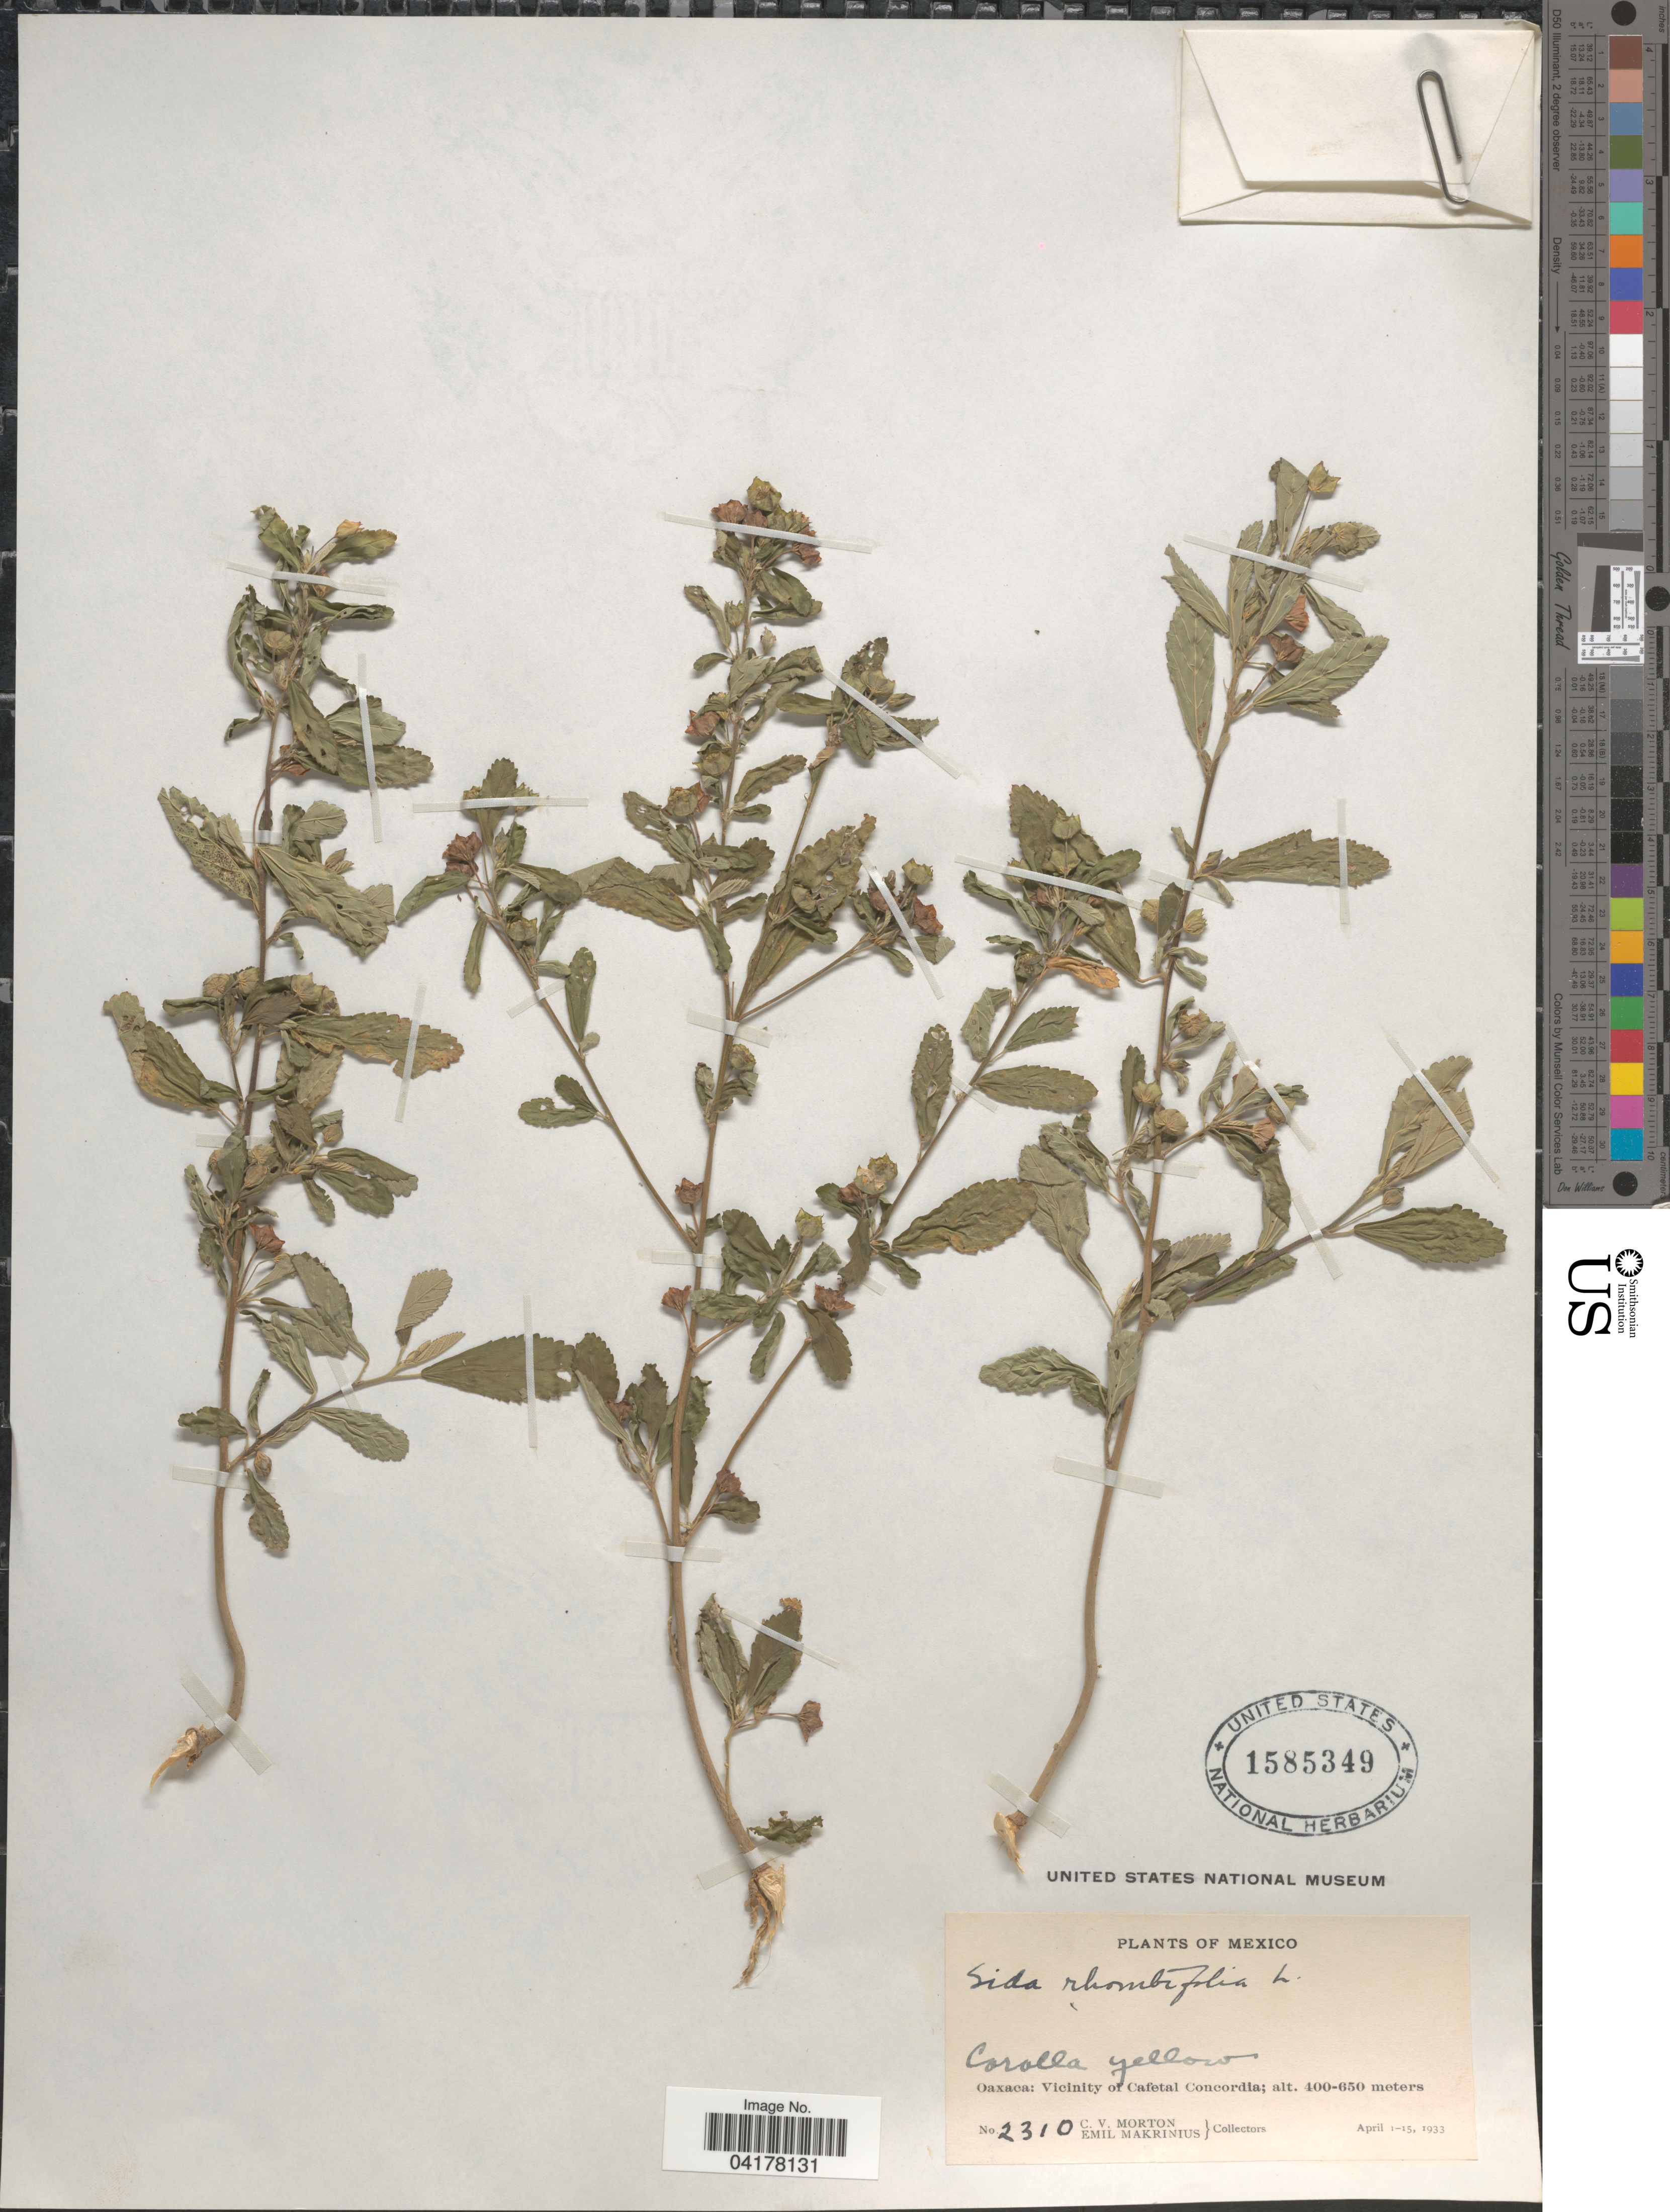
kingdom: Plantae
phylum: Tracheophyta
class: Magnoliopsida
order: Malvales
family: Malvaceae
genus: Sida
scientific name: Sida rhombifolia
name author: L.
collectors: C. V. Morton & E. Makrinus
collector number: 2310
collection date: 1933-04-01/1933-04-15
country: Mexico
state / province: Oaxaca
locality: Vicinity of Cafetal Concordia.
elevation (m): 400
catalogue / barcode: US 1585349